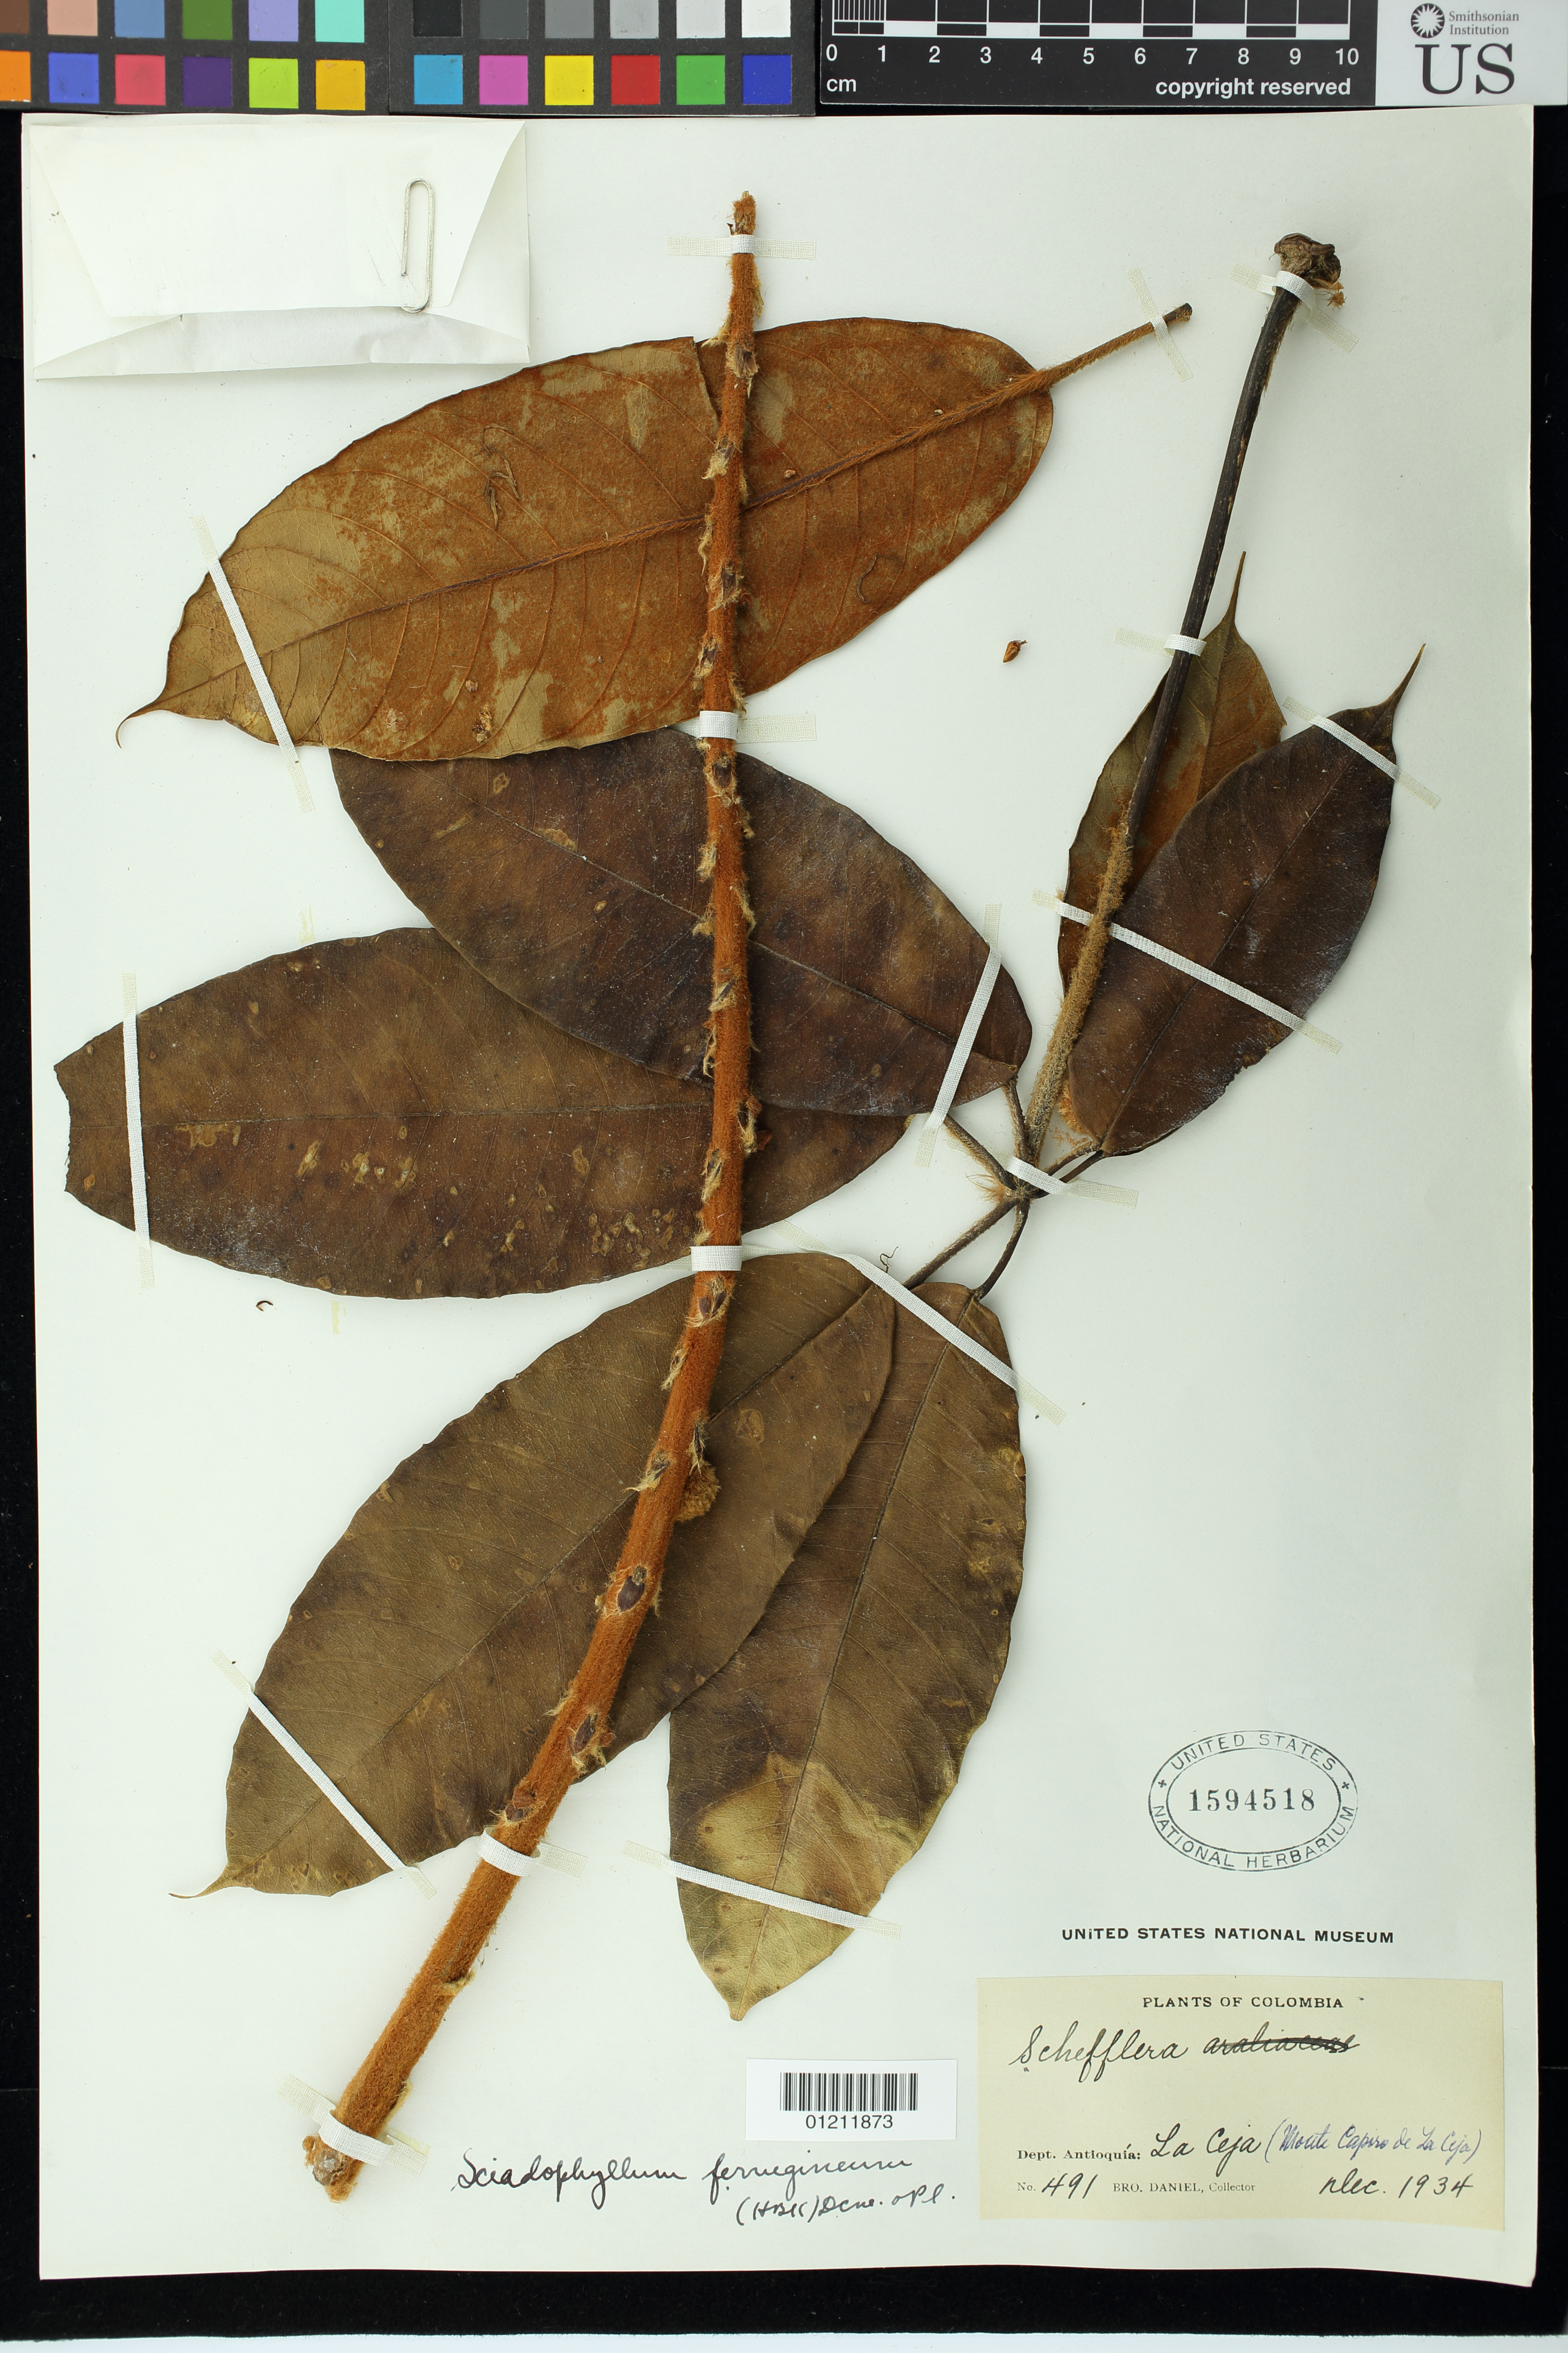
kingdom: Plantae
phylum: Tracheophyta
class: Magnoliopsida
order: Apiales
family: Araliaceae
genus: Schefflera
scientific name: Schefflera ferruginea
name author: (Willd. ex Schult.) Harms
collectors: Bro. Daniel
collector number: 491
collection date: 1934-12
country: Colombia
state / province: Antioquia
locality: La Ceja (Monte Capiro de La Ceja)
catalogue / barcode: US 1594518